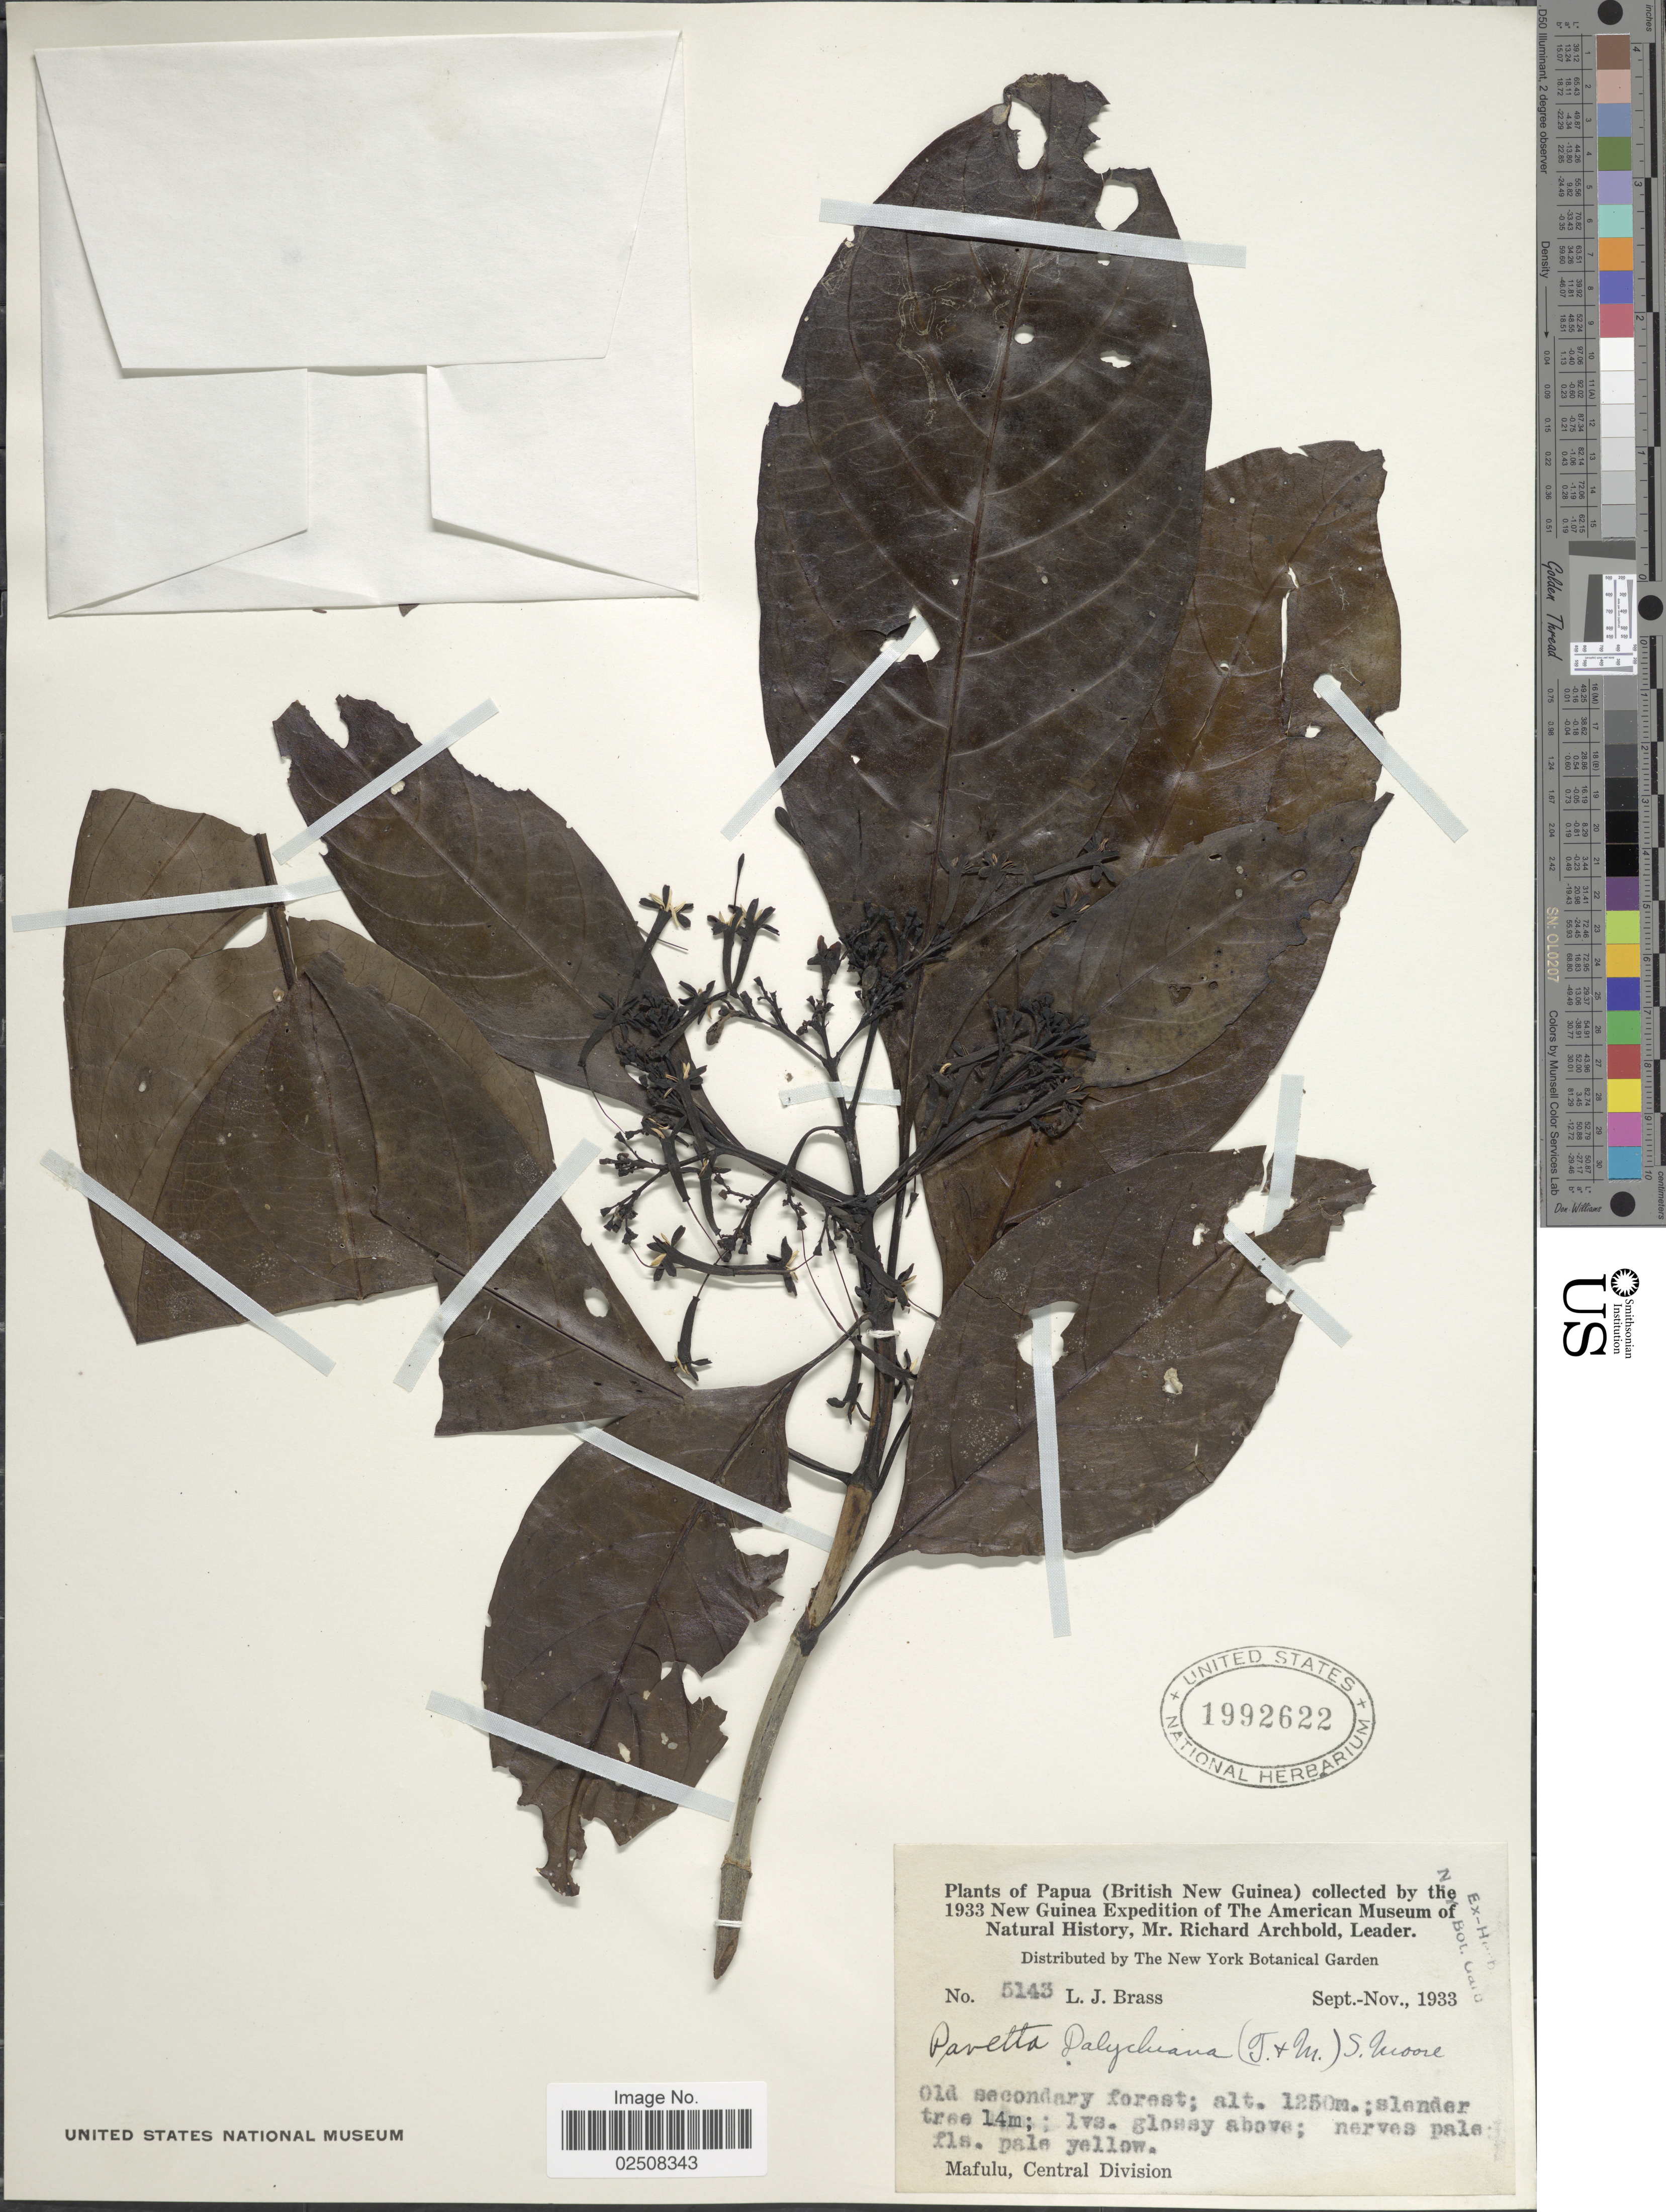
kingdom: Plantae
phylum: Tracheophyta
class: Magnoliopsida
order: Gentianales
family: Rubiaceae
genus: Tarenna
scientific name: Tarenna dallachiana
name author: (F. Muell. ex Benth.) S. Moore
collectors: L. J. Brass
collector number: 5143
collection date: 1933-09/1933-11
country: Papua New Guinea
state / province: Central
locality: (British New Guinea), Old secondary forest, Mafulu, Central Division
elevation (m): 1250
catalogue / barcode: US 1992622